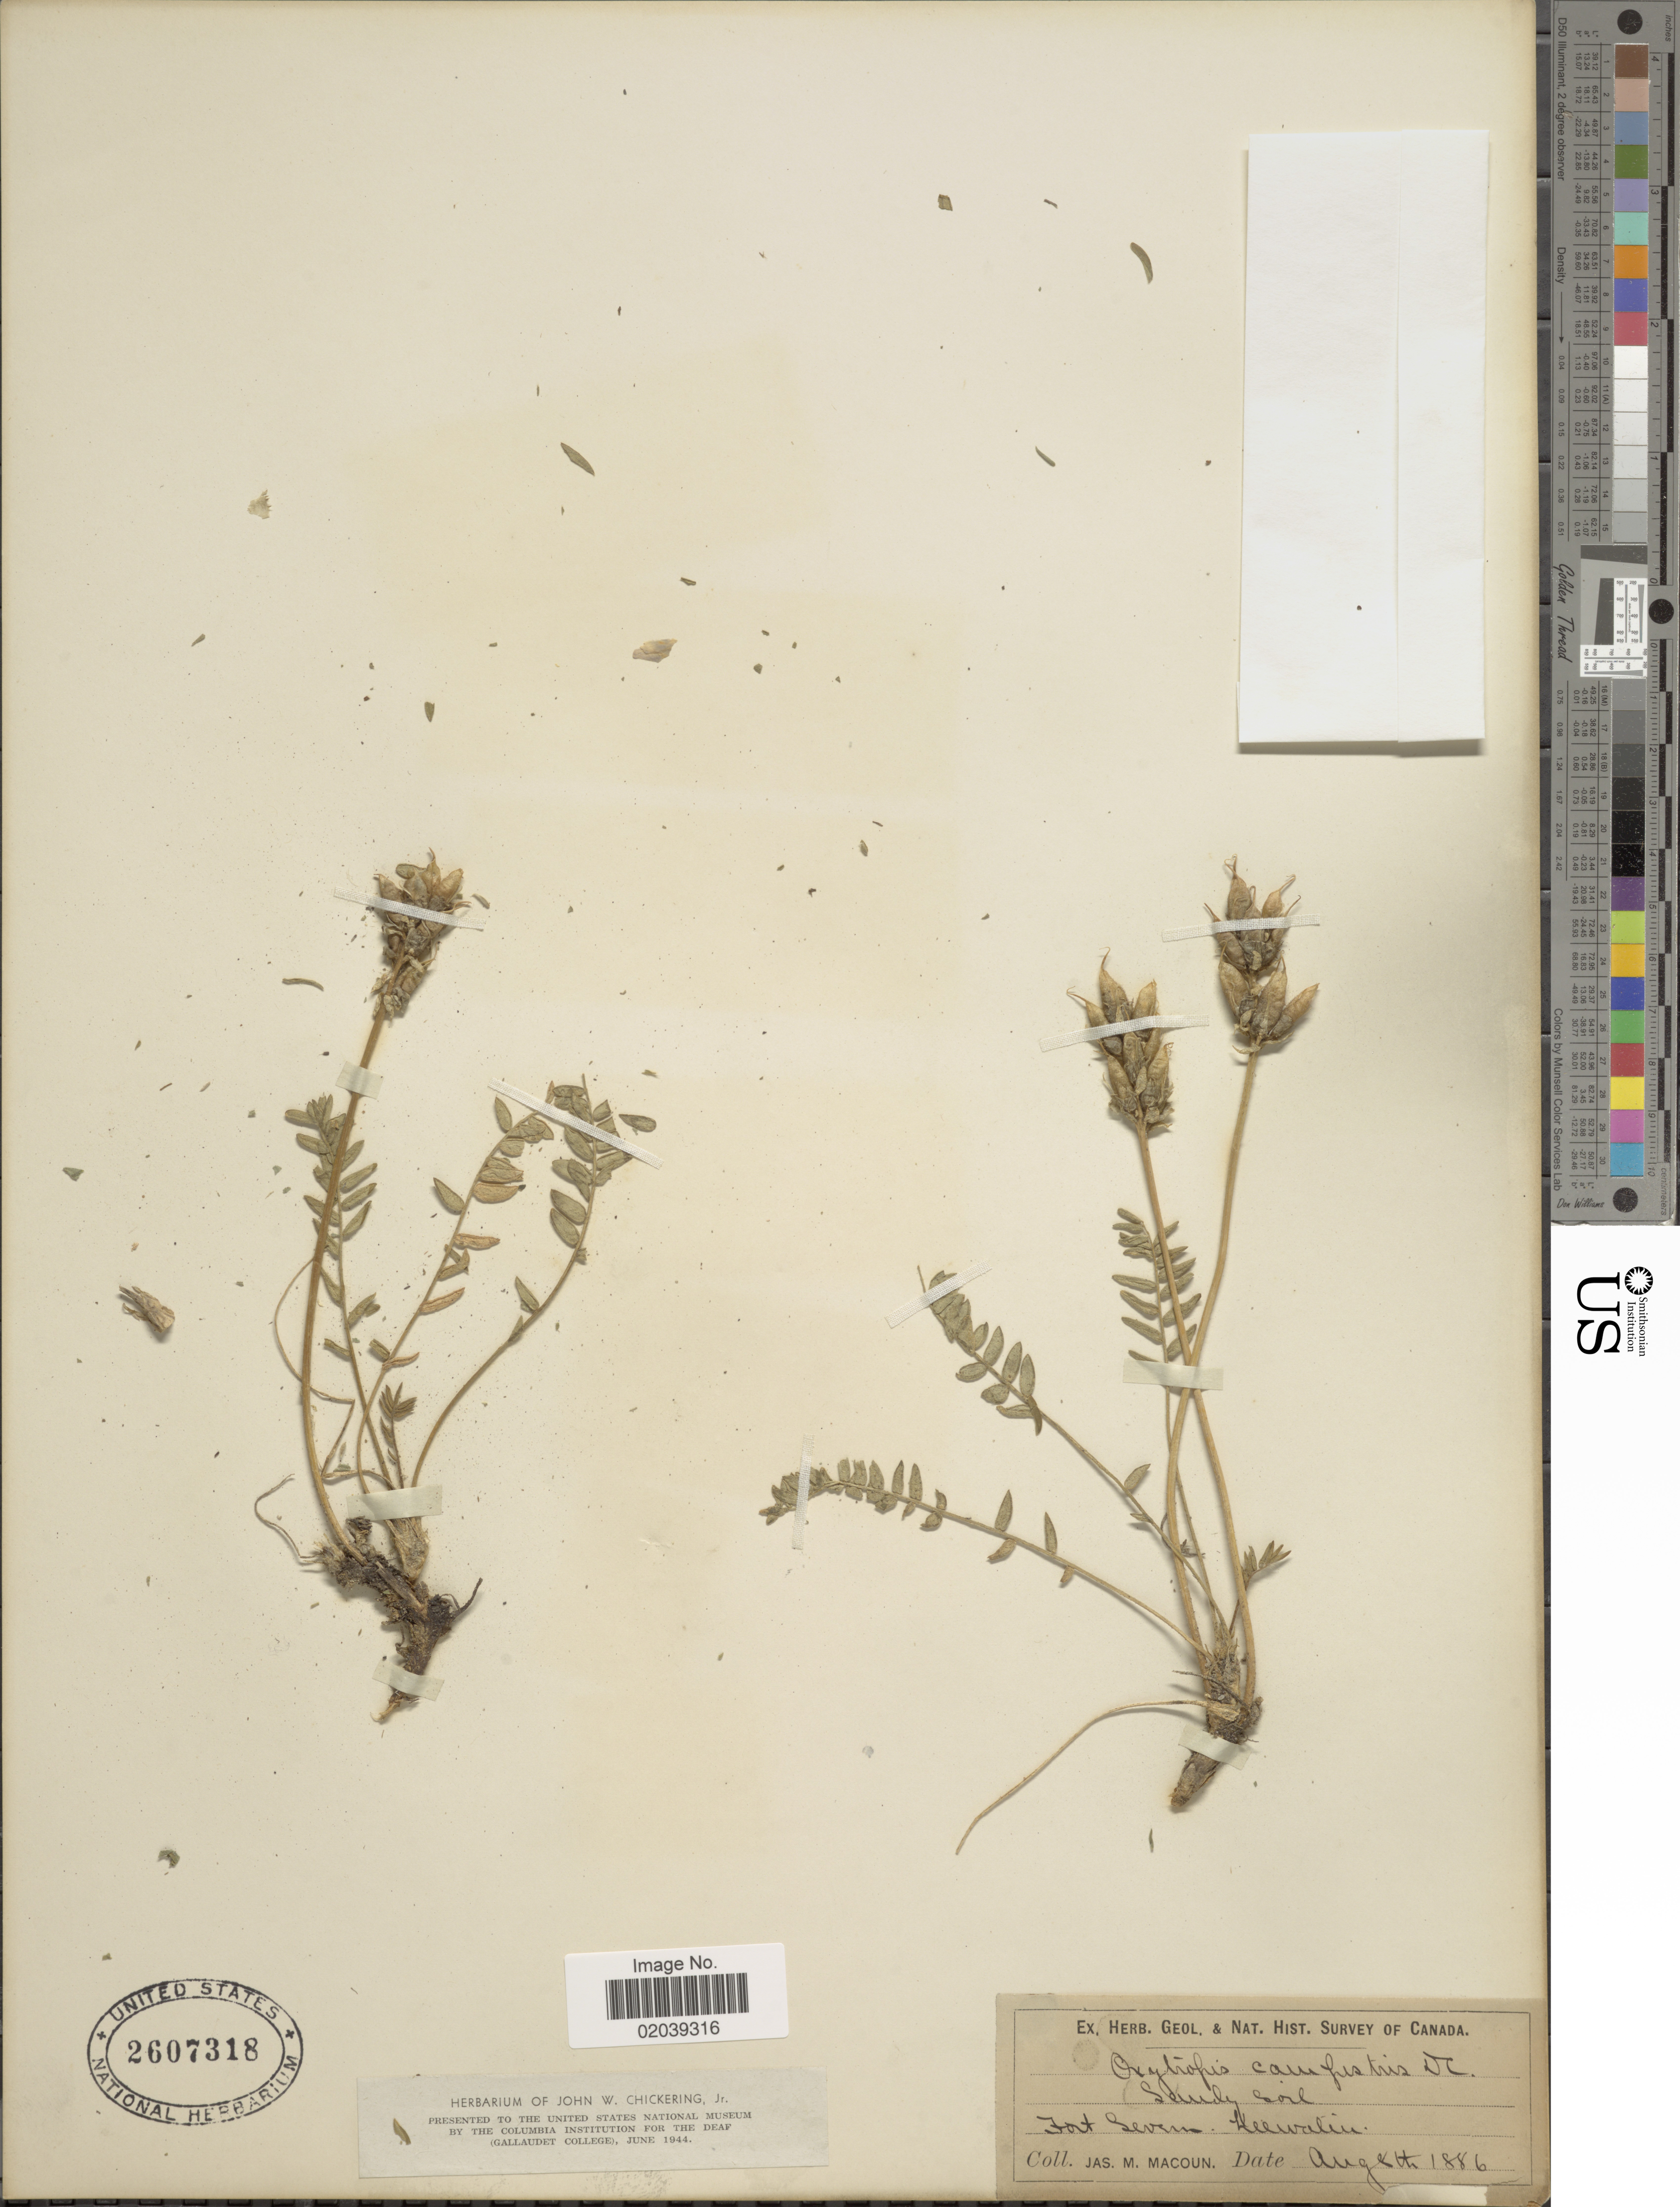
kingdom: Plantae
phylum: Tracheophyta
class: Magnoliopsida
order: Fabales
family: Fabaceae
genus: Oxytropis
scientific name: Oxytropis campestris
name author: (L.) DC.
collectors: J. M. Macoun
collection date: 1886-08-08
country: Canada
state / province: Ontario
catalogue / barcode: US 2607318